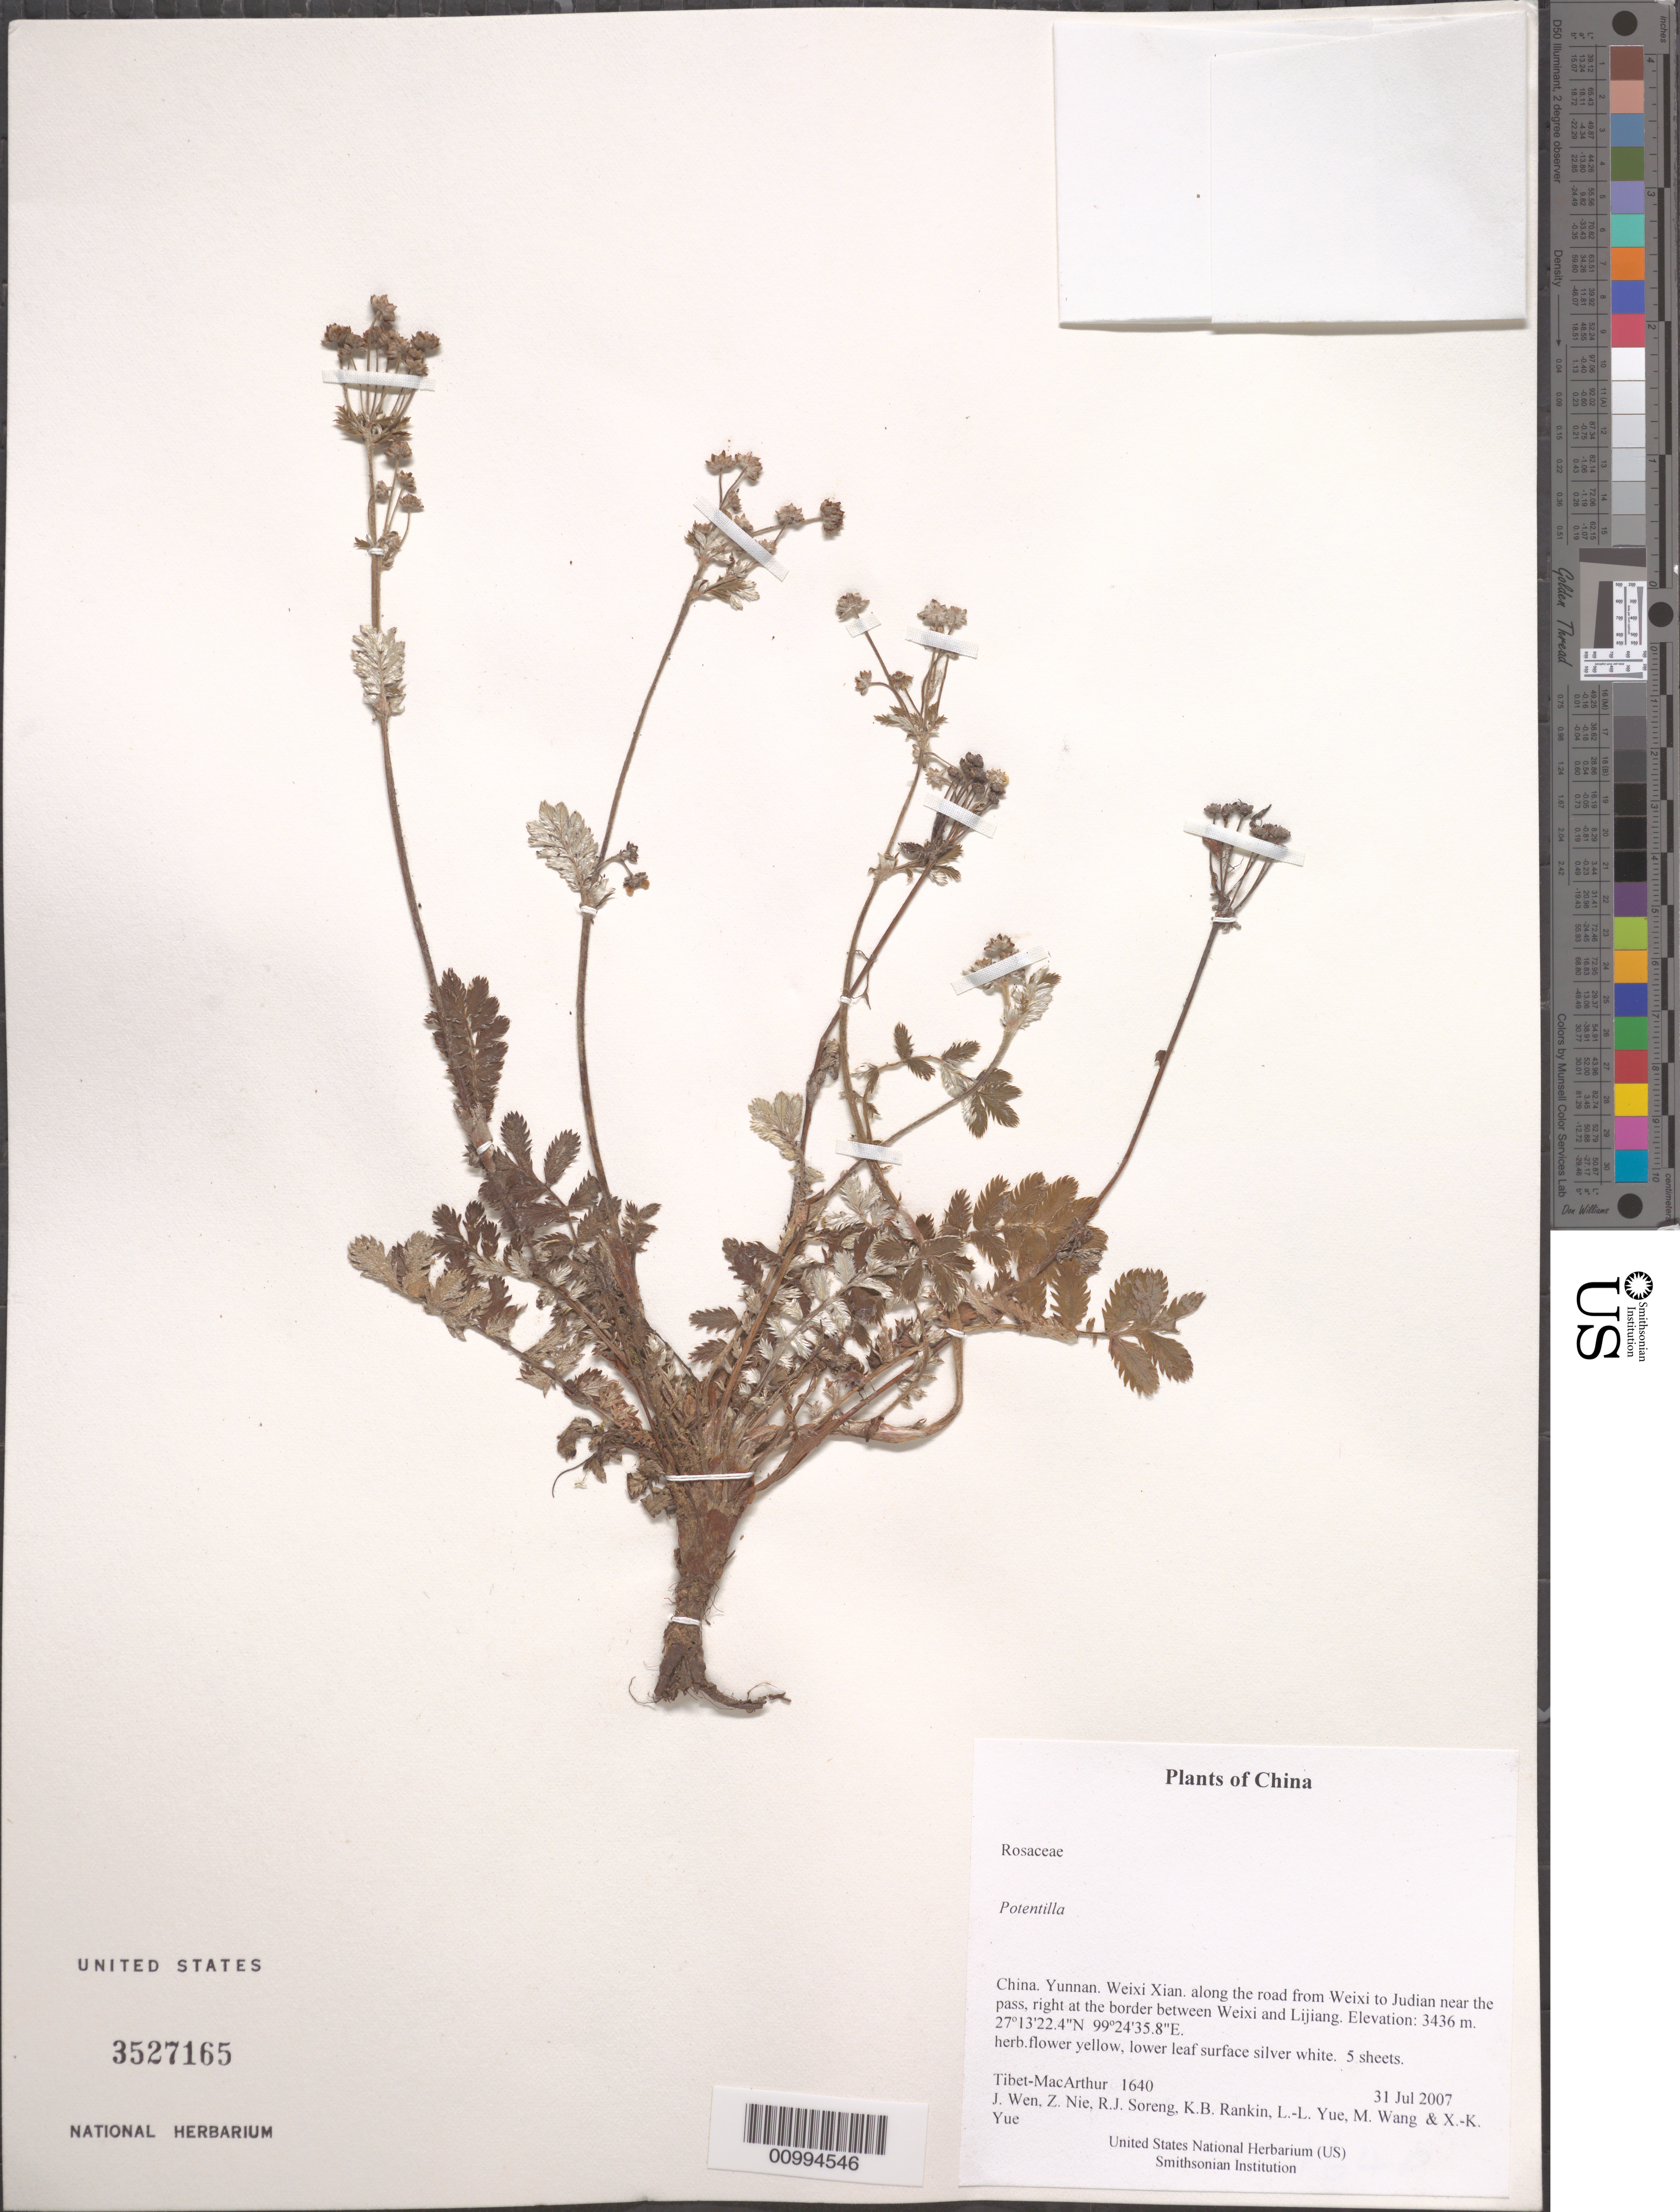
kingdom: Plantae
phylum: Tracheophyta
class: Magnoliopsida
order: Rosales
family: Rosaceae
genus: Potentilla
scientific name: Potentilla sp.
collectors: Tibet-MacArthur, J. Wen, Z. Nie, R. J. Soreng, K. Rankin, L. Yue, M. Wang & X. Yue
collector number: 1640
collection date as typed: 31 Jul 2007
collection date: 2007-07-31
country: China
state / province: Yunnan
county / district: Weixi Xian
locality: along the road from Weixi to Judian near the pass, right at the border between Weixi and Lijiang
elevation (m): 3436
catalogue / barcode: US 3527165